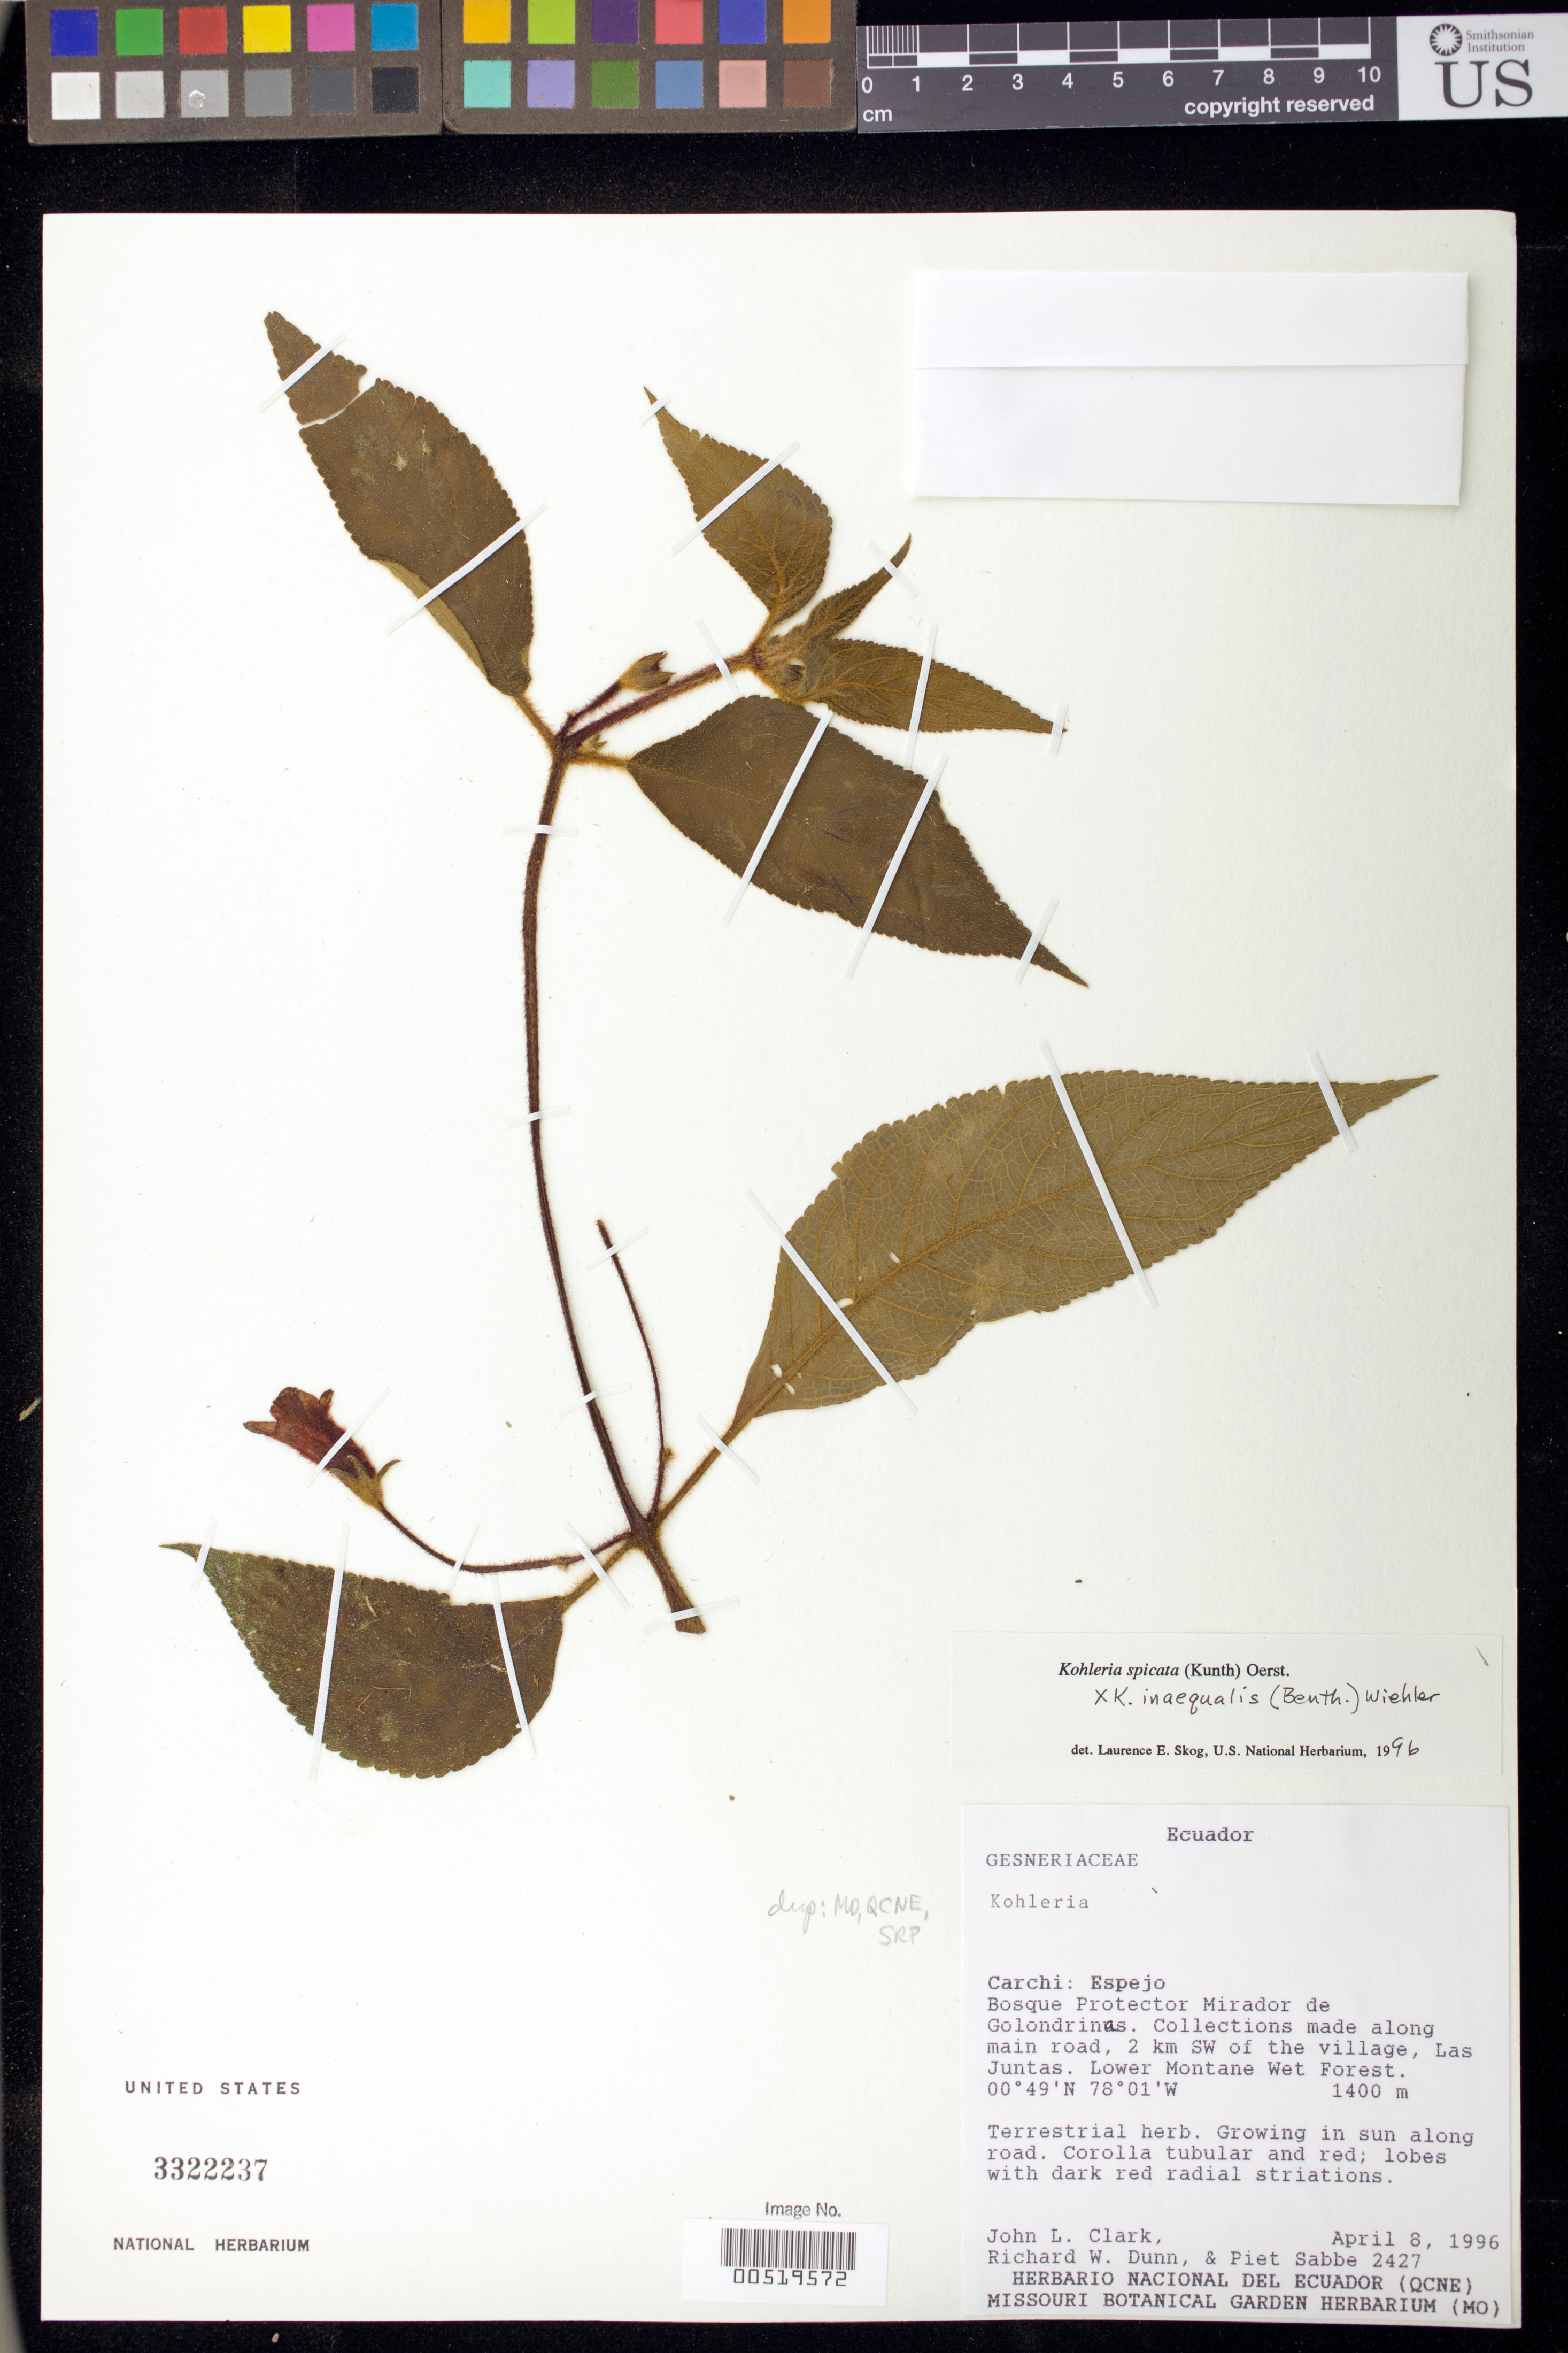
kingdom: Plantae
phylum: Tracheophyta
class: Magnoliopsida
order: Lamiales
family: Gesneriaceae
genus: Kohleria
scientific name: Kohleria hybrid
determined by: Skog, Laurence E.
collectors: J. L. Clark, R. Dunn & P. Sabbe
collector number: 2427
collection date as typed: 08 Apr 1996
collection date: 1996-04-08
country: Ecuador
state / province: Carchi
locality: Espejo; Bosque Protector Mirador de Golondrinas; along main road, 2 km SW of the village, Las Juntas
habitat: Lower montane wet forest; growing in sun along road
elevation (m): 1400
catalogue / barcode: US 3322237